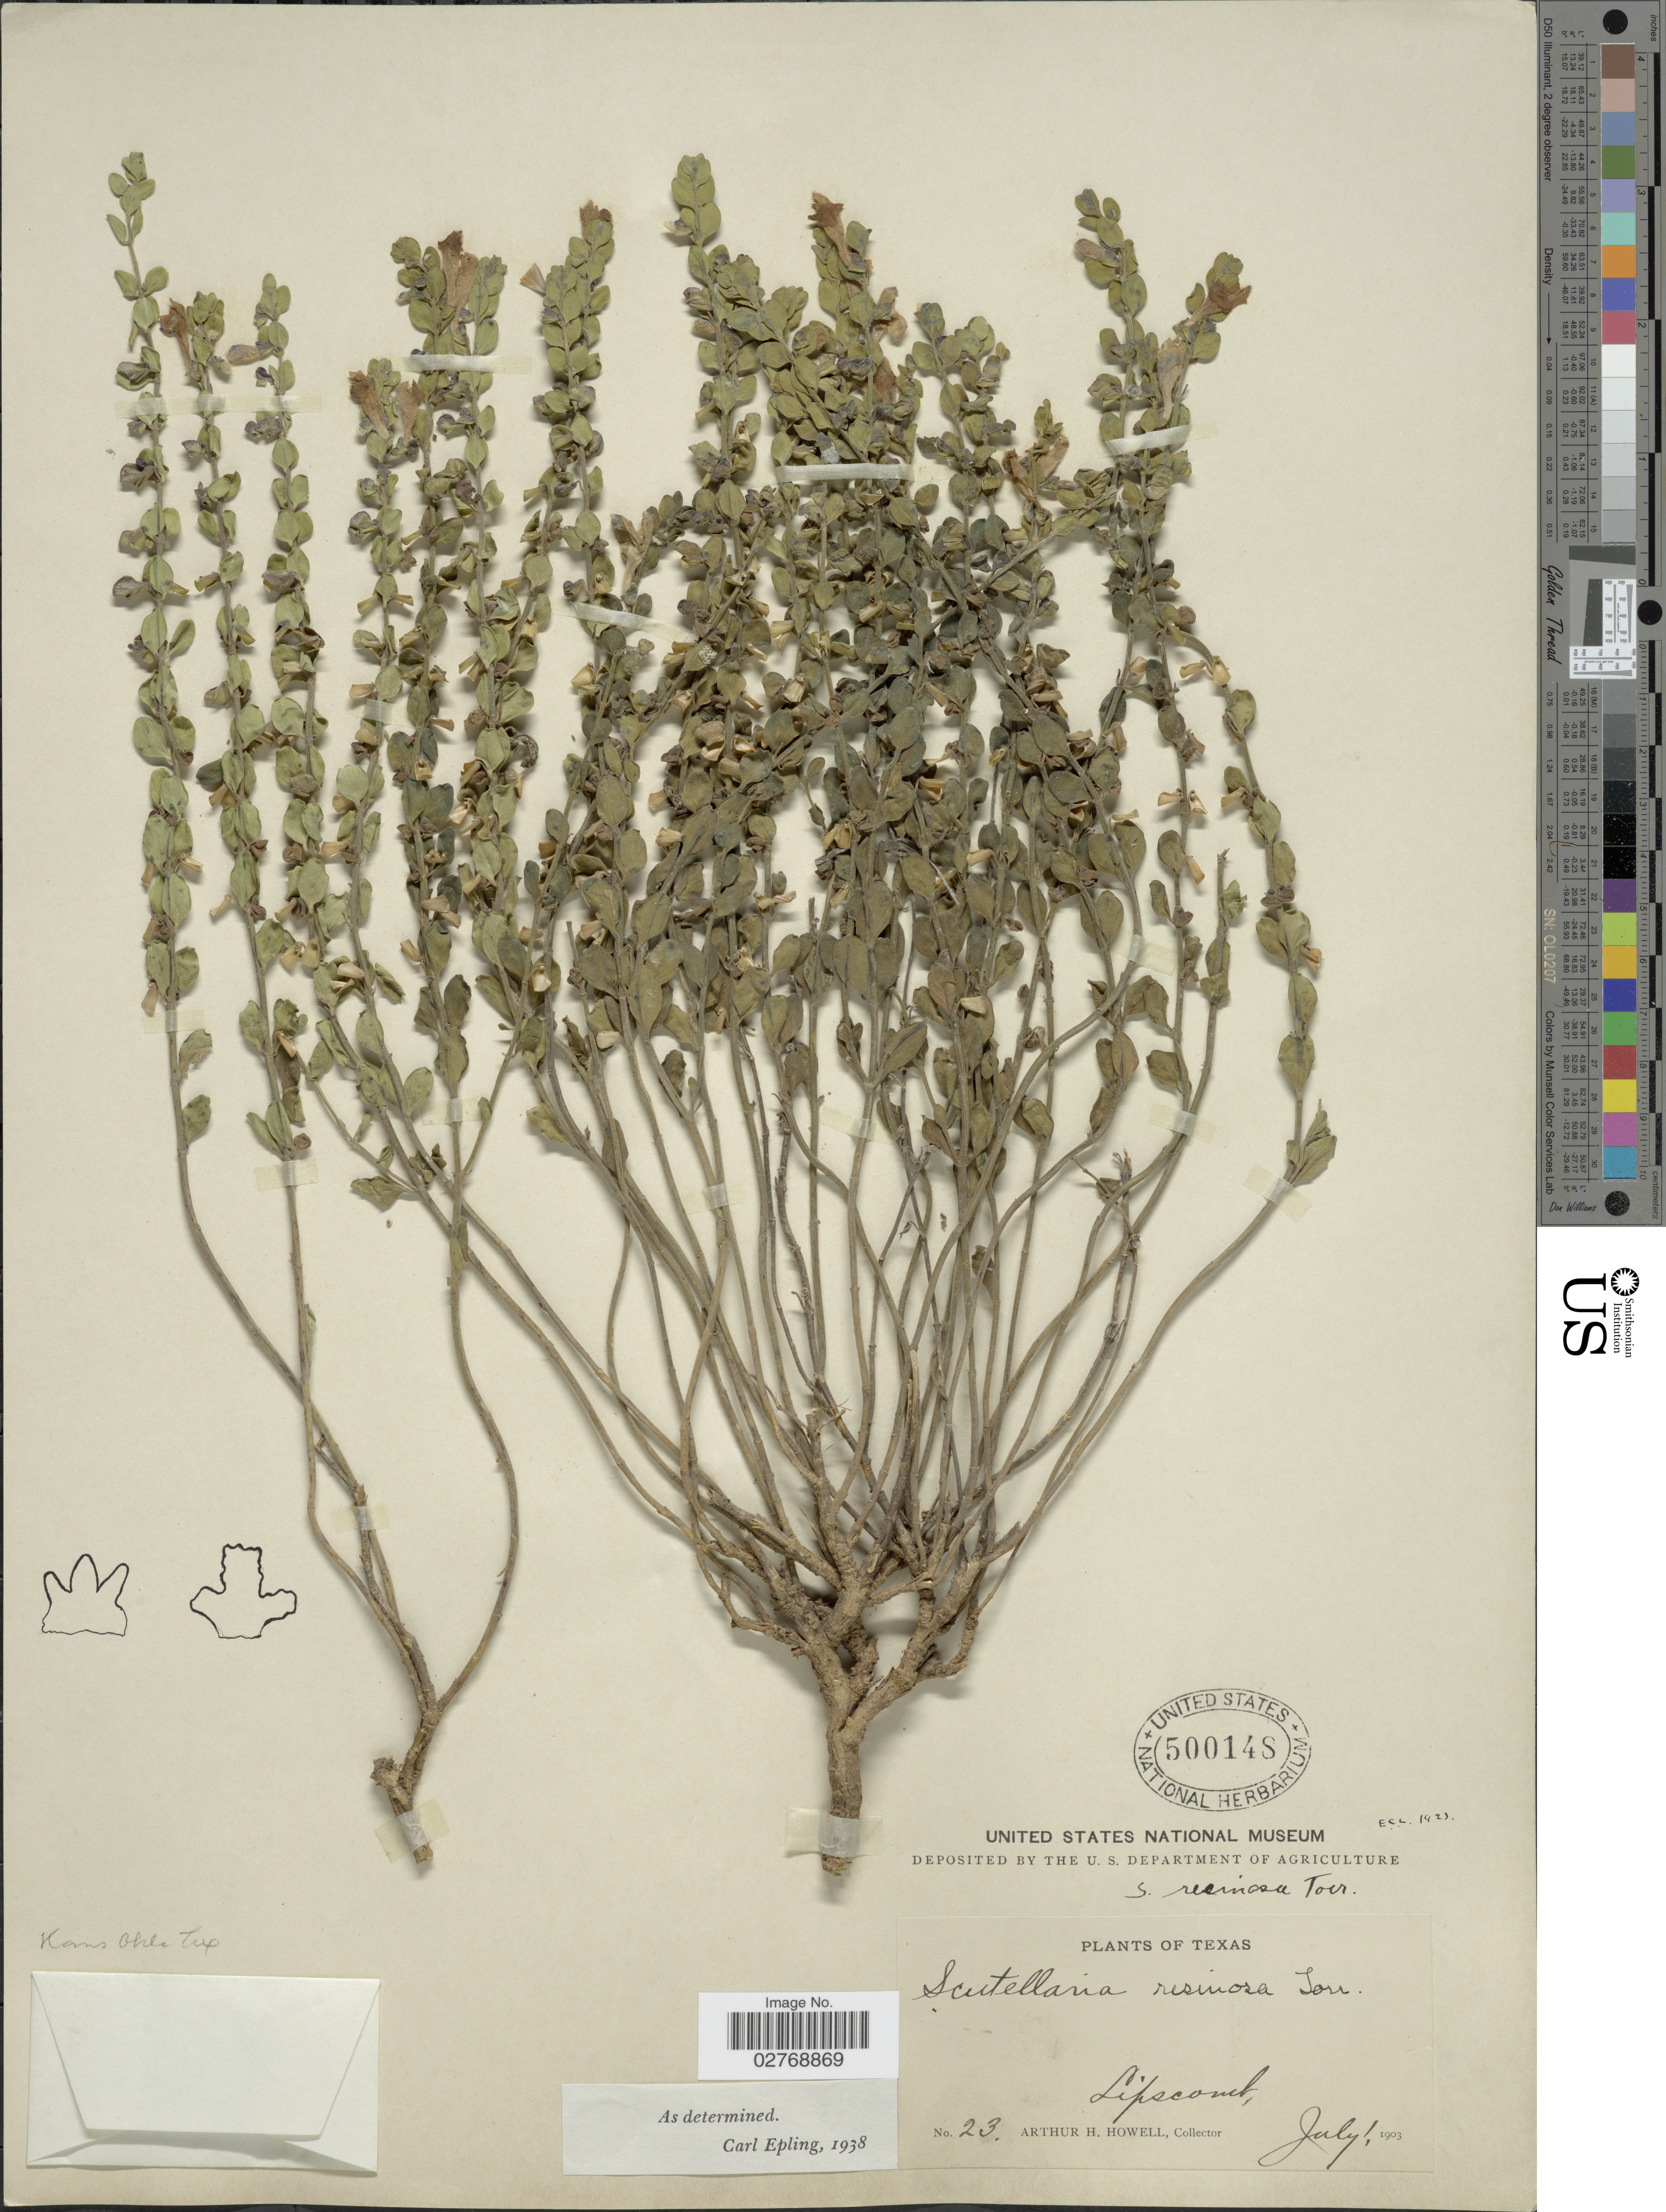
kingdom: Plantae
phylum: Tracheophyta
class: Magnoliopsida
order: Lamiales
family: Lamiaceae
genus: Scutellaria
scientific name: Scutellaria resinosa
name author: Torr.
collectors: A. Howell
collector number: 23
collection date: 1903-07-01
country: United States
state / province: Texas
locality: Lipscomb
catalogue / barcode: US 500148